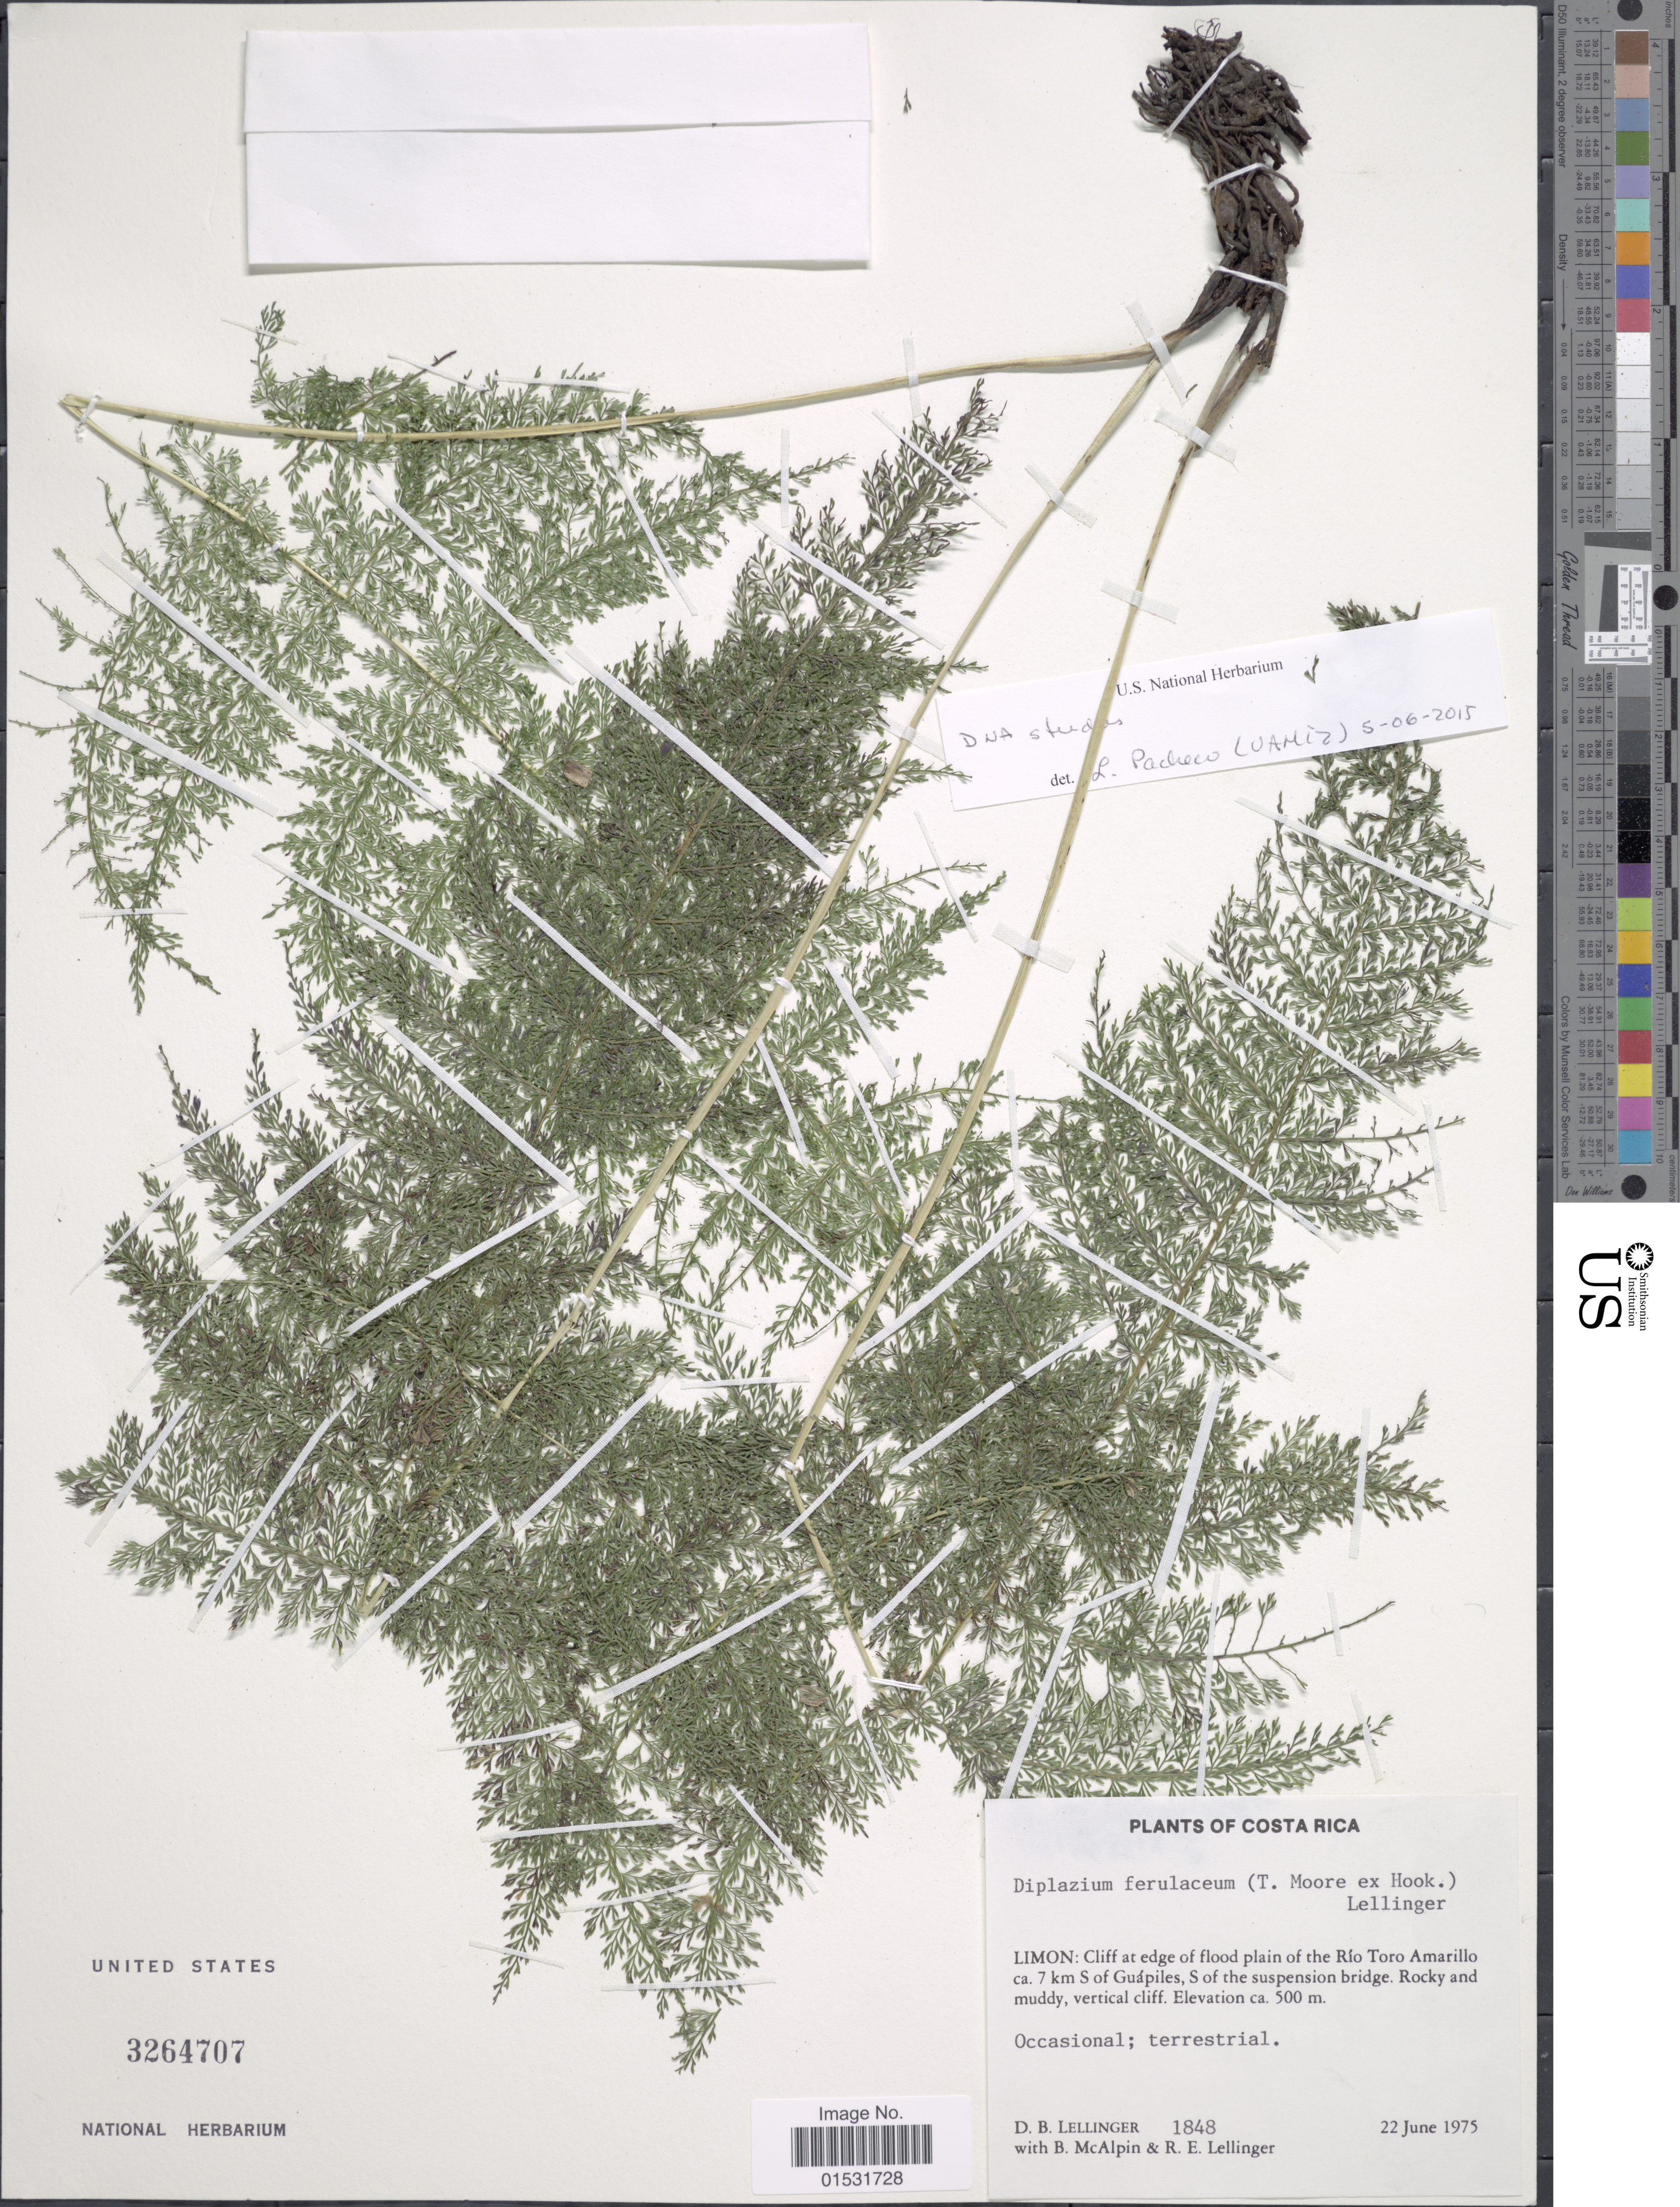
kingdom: Plantae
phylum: Tracheophyta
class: Polypodiopsida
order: Polypodiales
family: Athyriaceae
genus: Diplazium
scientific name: Diplazium ferulaceum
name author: (T. Moore ex Hook.) Lellinger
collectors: D. B. Lellinger, B. McAlpin & R. E. Lellinger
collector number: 1848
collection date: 1975-06-22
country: Costa Rica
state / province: Limón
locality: Cliff at edge of flood plain of the Rio Toro Amarillo ca. 7 km S of Guapiles, S of the suspension bridge.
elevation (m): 500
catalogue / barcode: US 3264707